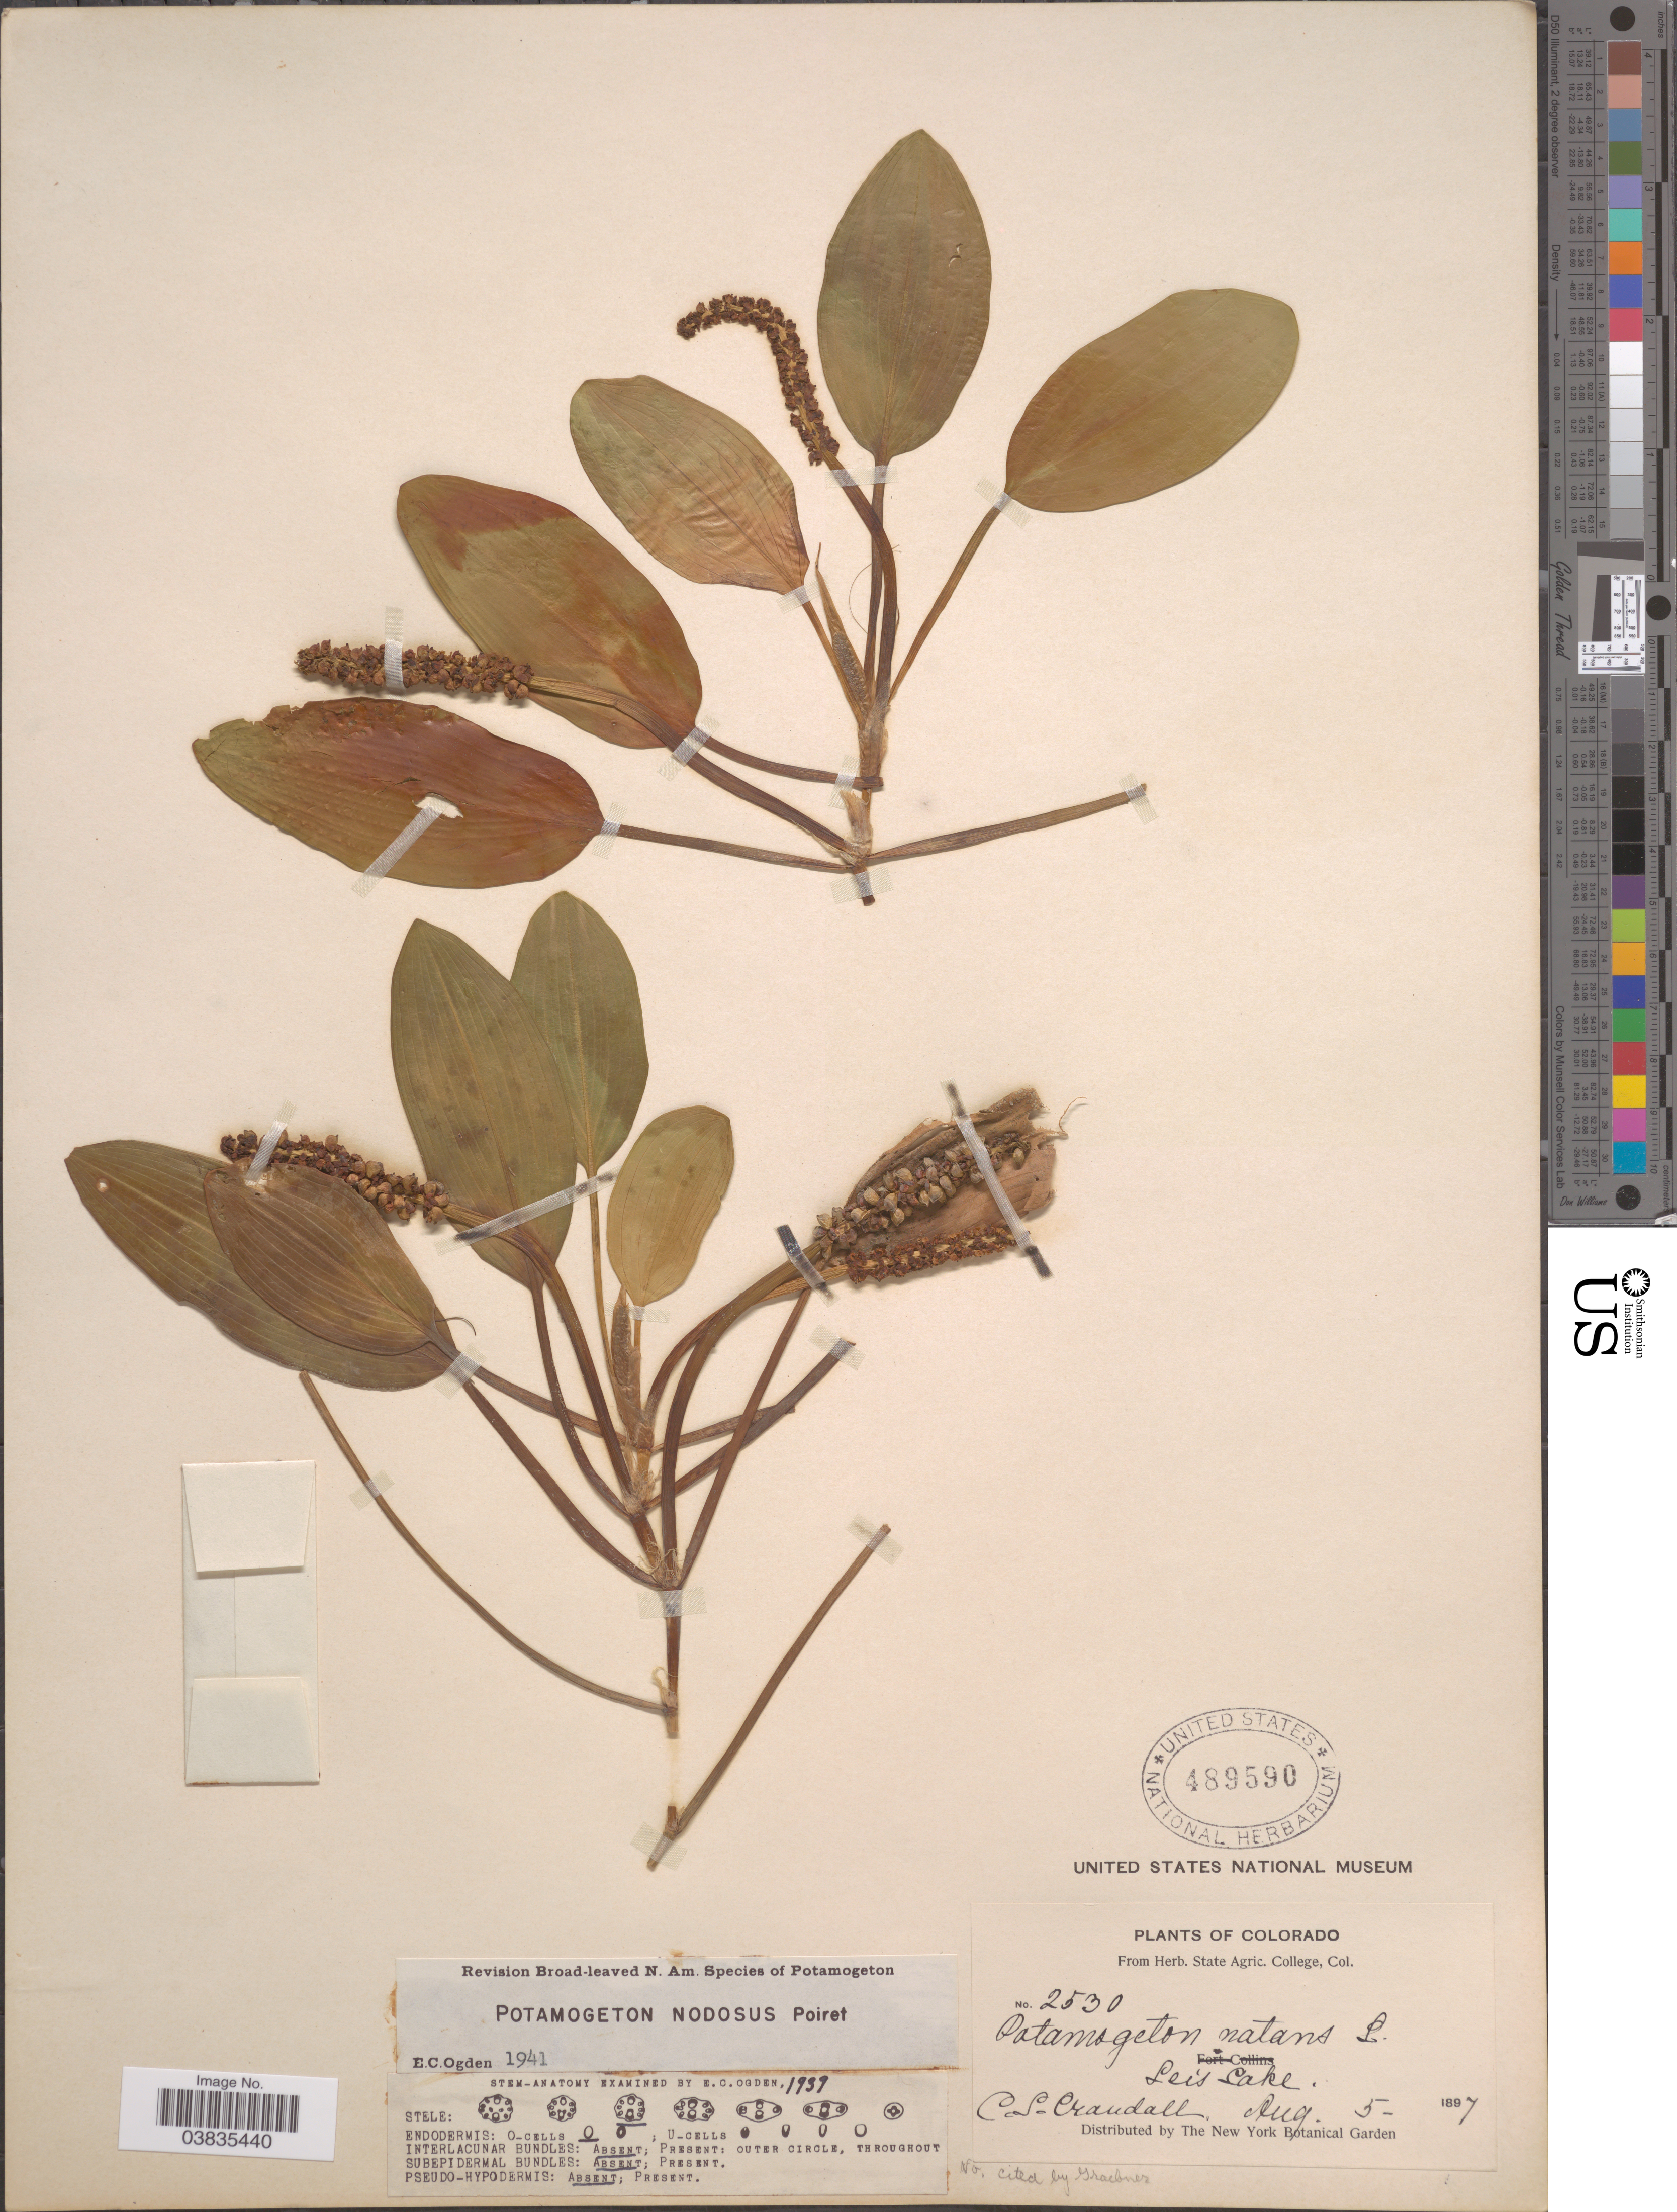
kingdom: Plantae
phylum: Tracheophyta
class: Liliopsida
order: Alismatales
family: Potamogetonaceae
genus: Potamogeton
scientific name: Potamogeton nodosus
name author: Poir.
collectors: C. Crandall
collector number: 2530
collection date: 1897-08-05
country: United States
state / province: Colorado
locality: Leis Lake.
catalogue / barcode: US 489590